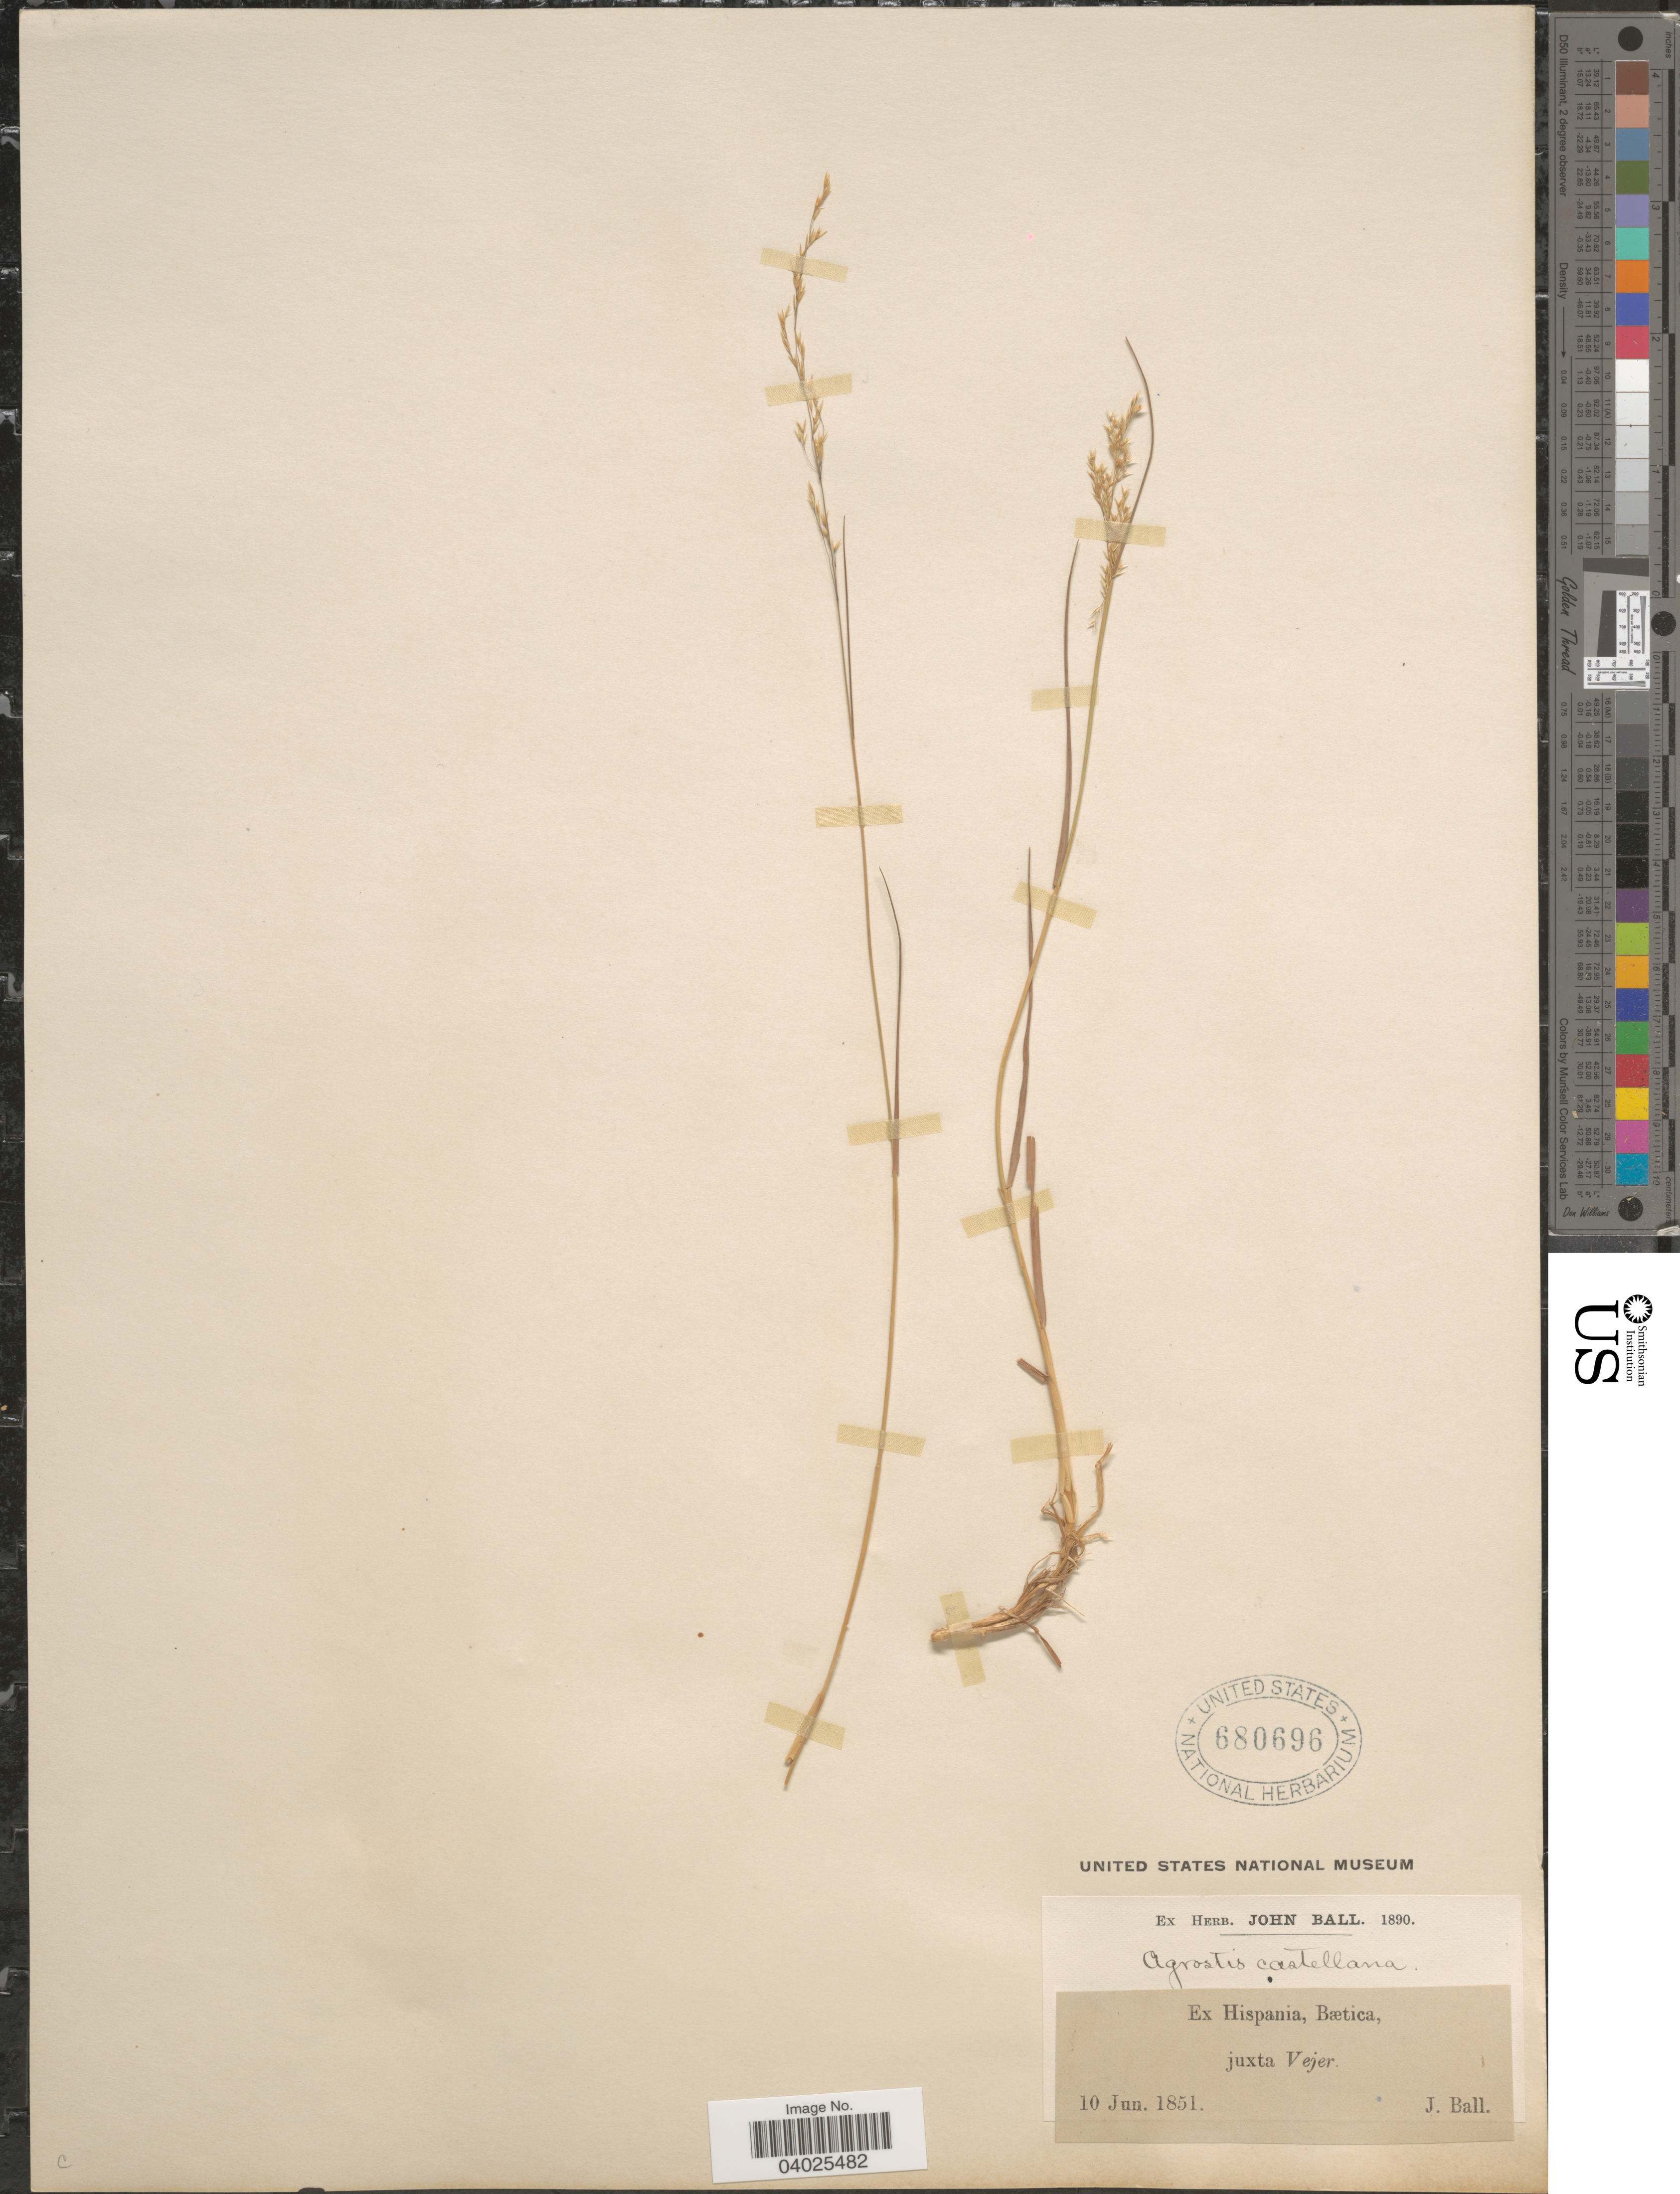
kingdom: Plantae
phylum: Tracheophyta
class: Liliopsida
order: Poales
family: Poaceae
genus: Agrostis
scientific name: Agrostis castellana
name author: Boiss. & Reut.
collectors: J. Ball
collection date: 1851-06-10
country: Spain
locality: Ex Hispania, Bætica, juxta Vejer.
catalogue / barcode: US 680696